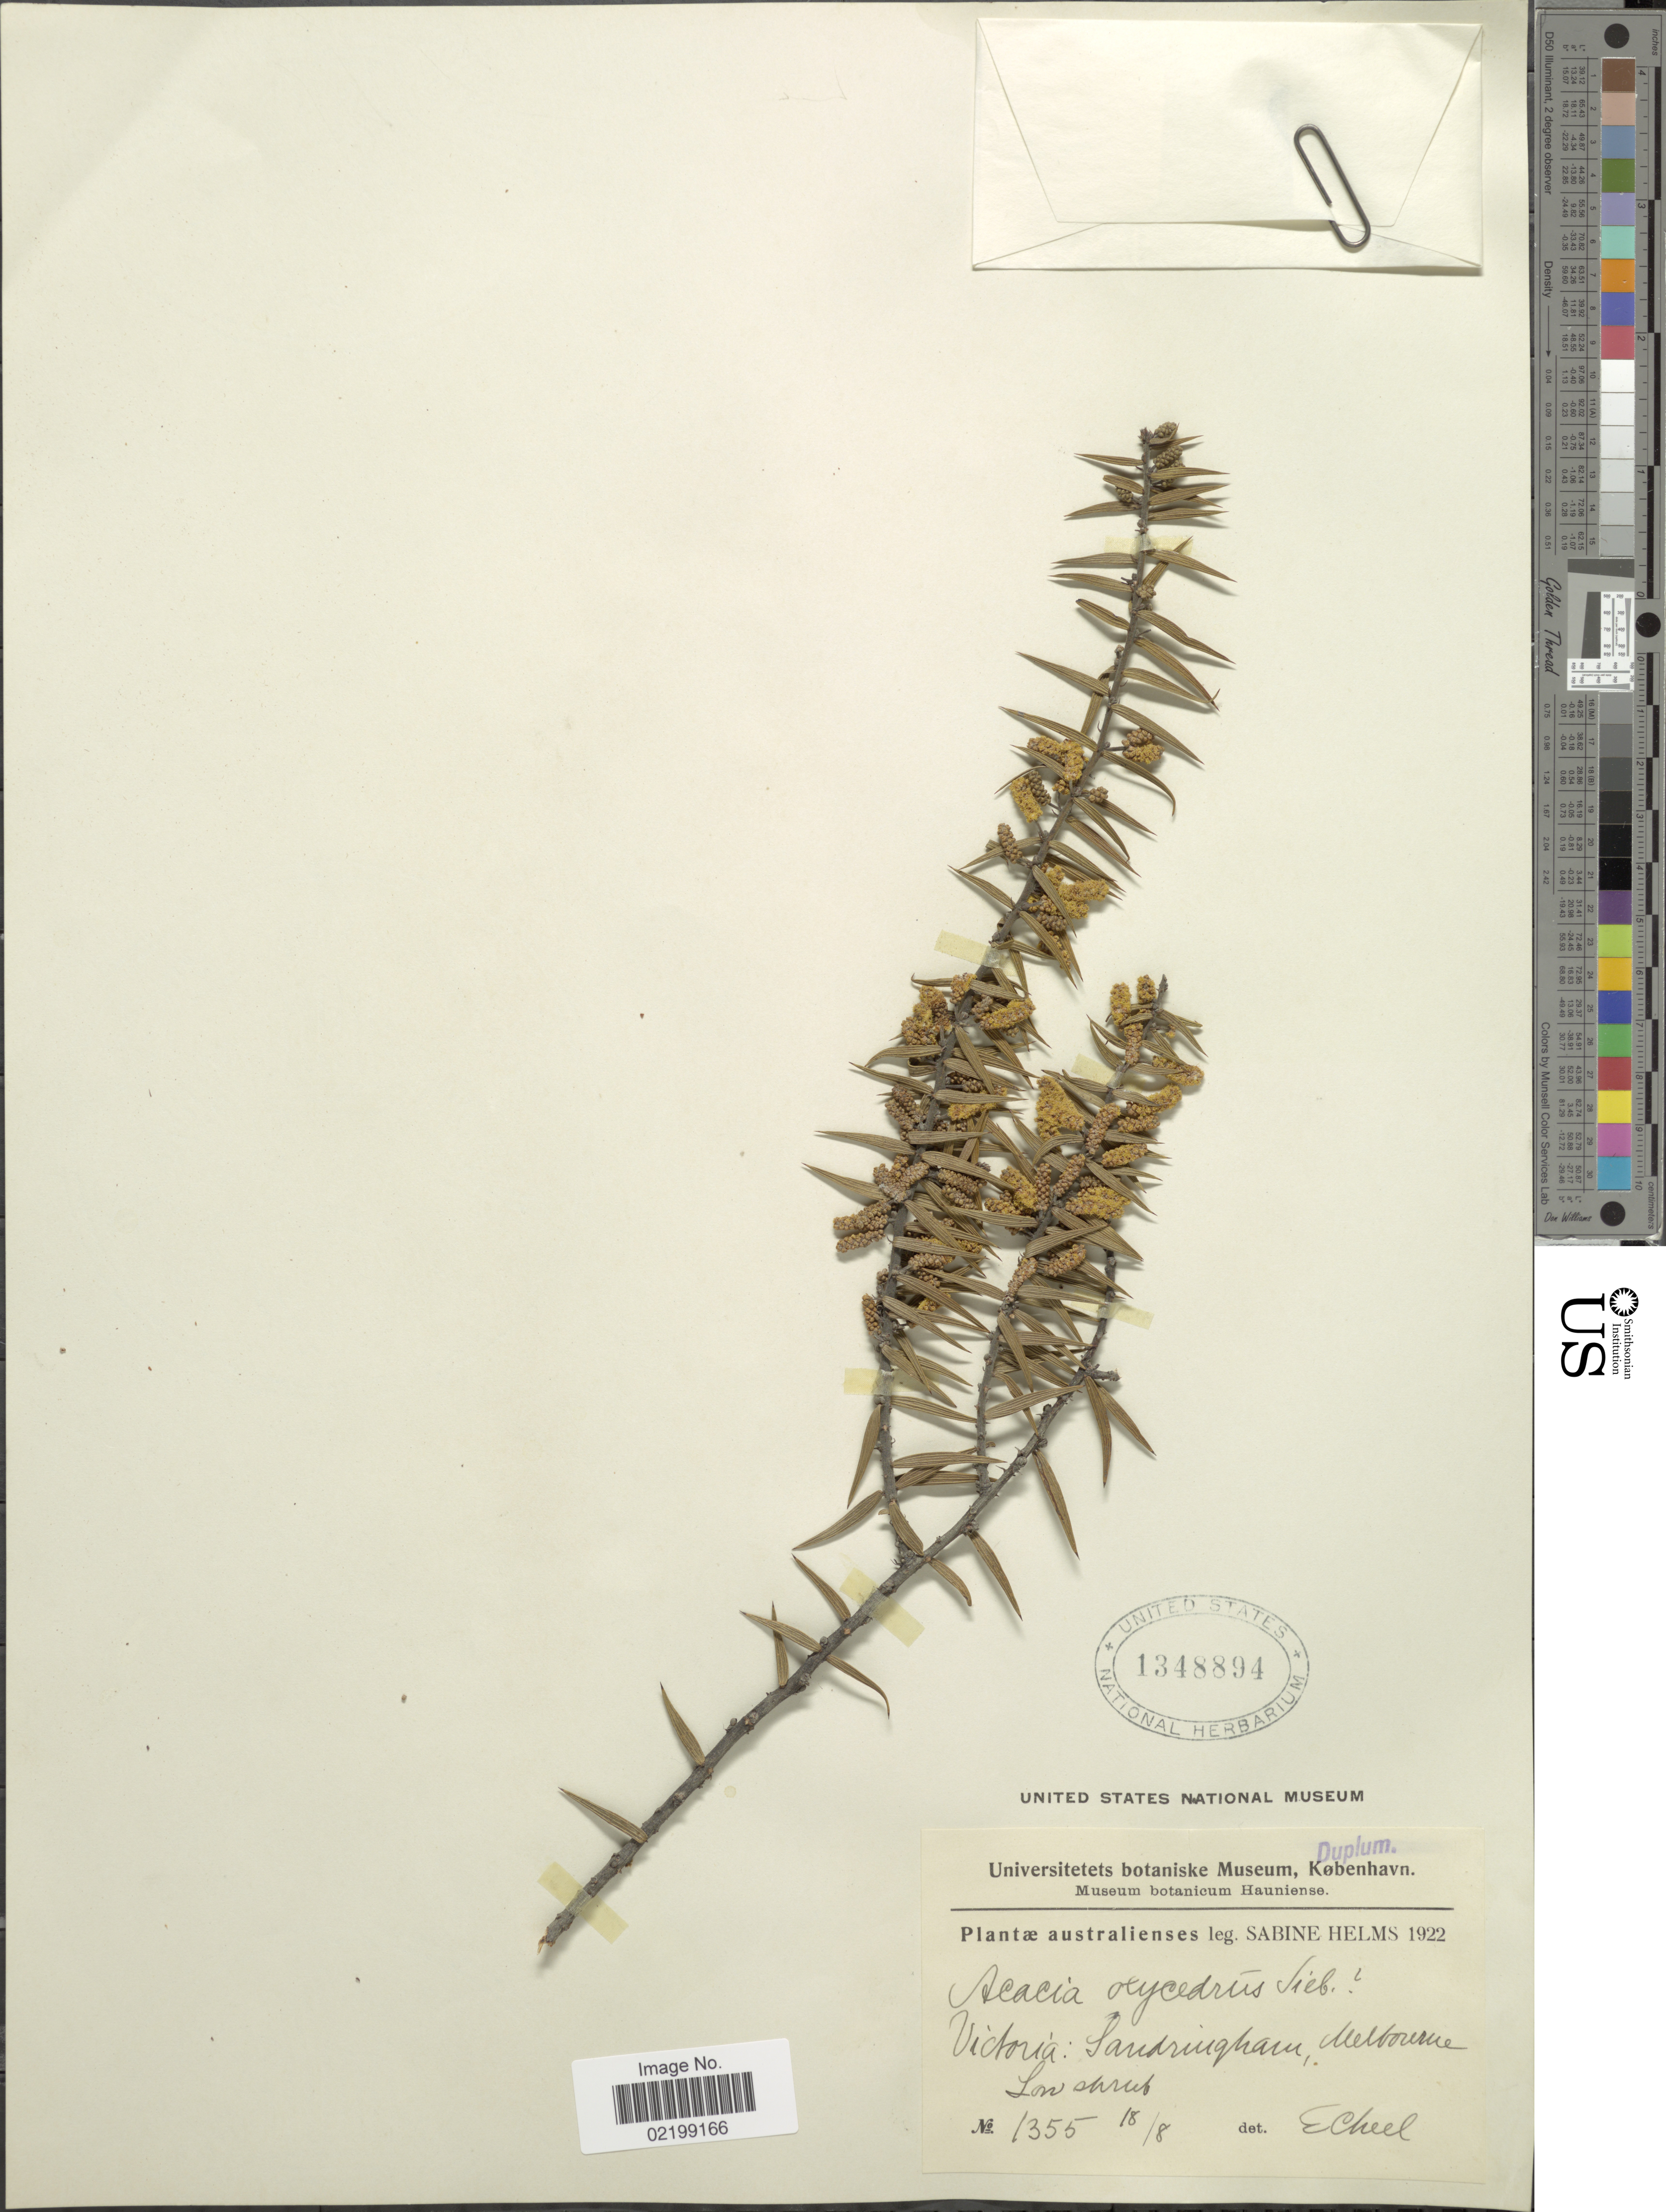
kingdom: Plantae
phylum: Tracheophyta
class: Magnoliopsida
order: Fabales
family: Fabaceae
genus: Acacia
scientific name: Acacia oxycedrus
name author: Sieber ex DC.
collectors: S. Helms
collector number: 1355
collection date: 1922-08-18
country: Australia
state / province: Victoria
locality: Australienses, Victoria: Sandringham, Melbourne low shrub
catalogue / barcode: US 1348894